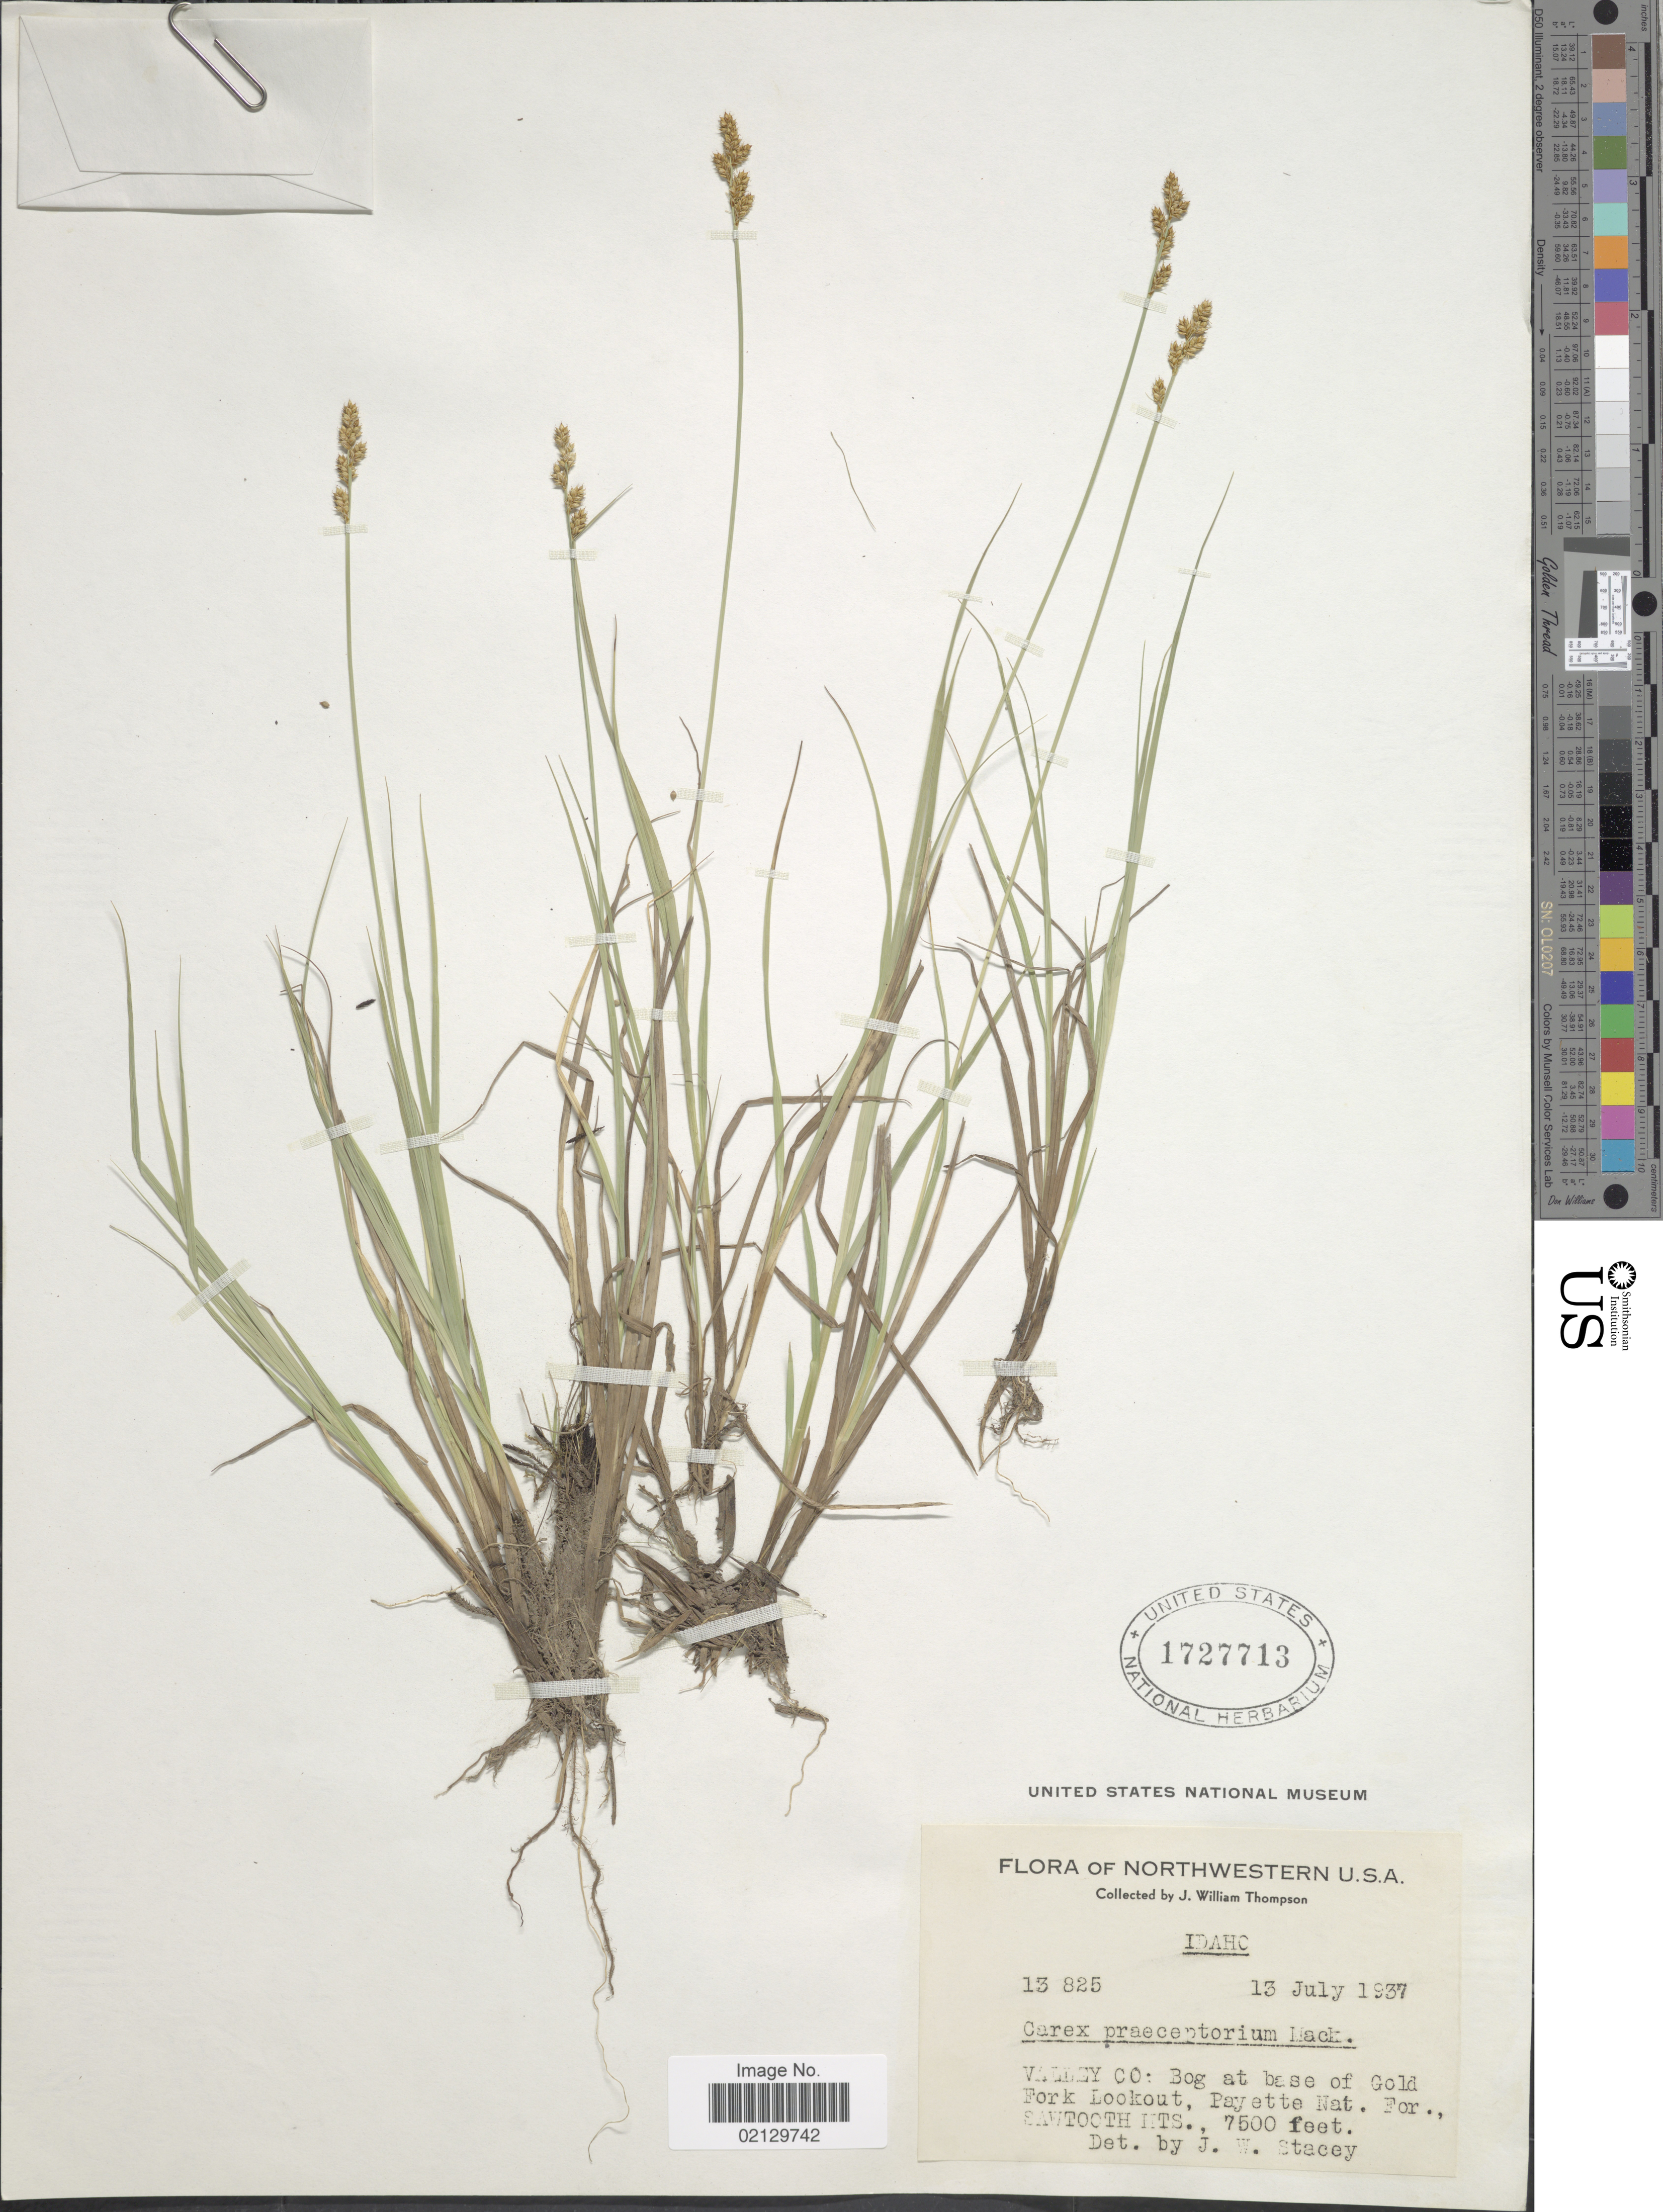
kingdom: Plantae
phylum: Tracheophyta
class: Liliopsida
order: Poales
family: Cyperaceae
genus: Carex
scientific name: Carex praeceptorum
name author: Mack.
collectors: J. W. Thompson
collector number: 13825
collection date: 1937-07-13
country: United States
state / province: Idaho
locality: Valley Co.: Bog at base of Gold Fork Lookout, Payette Nat. For., Sawtooth Mts.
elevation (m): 2286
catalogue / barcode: US 1727713